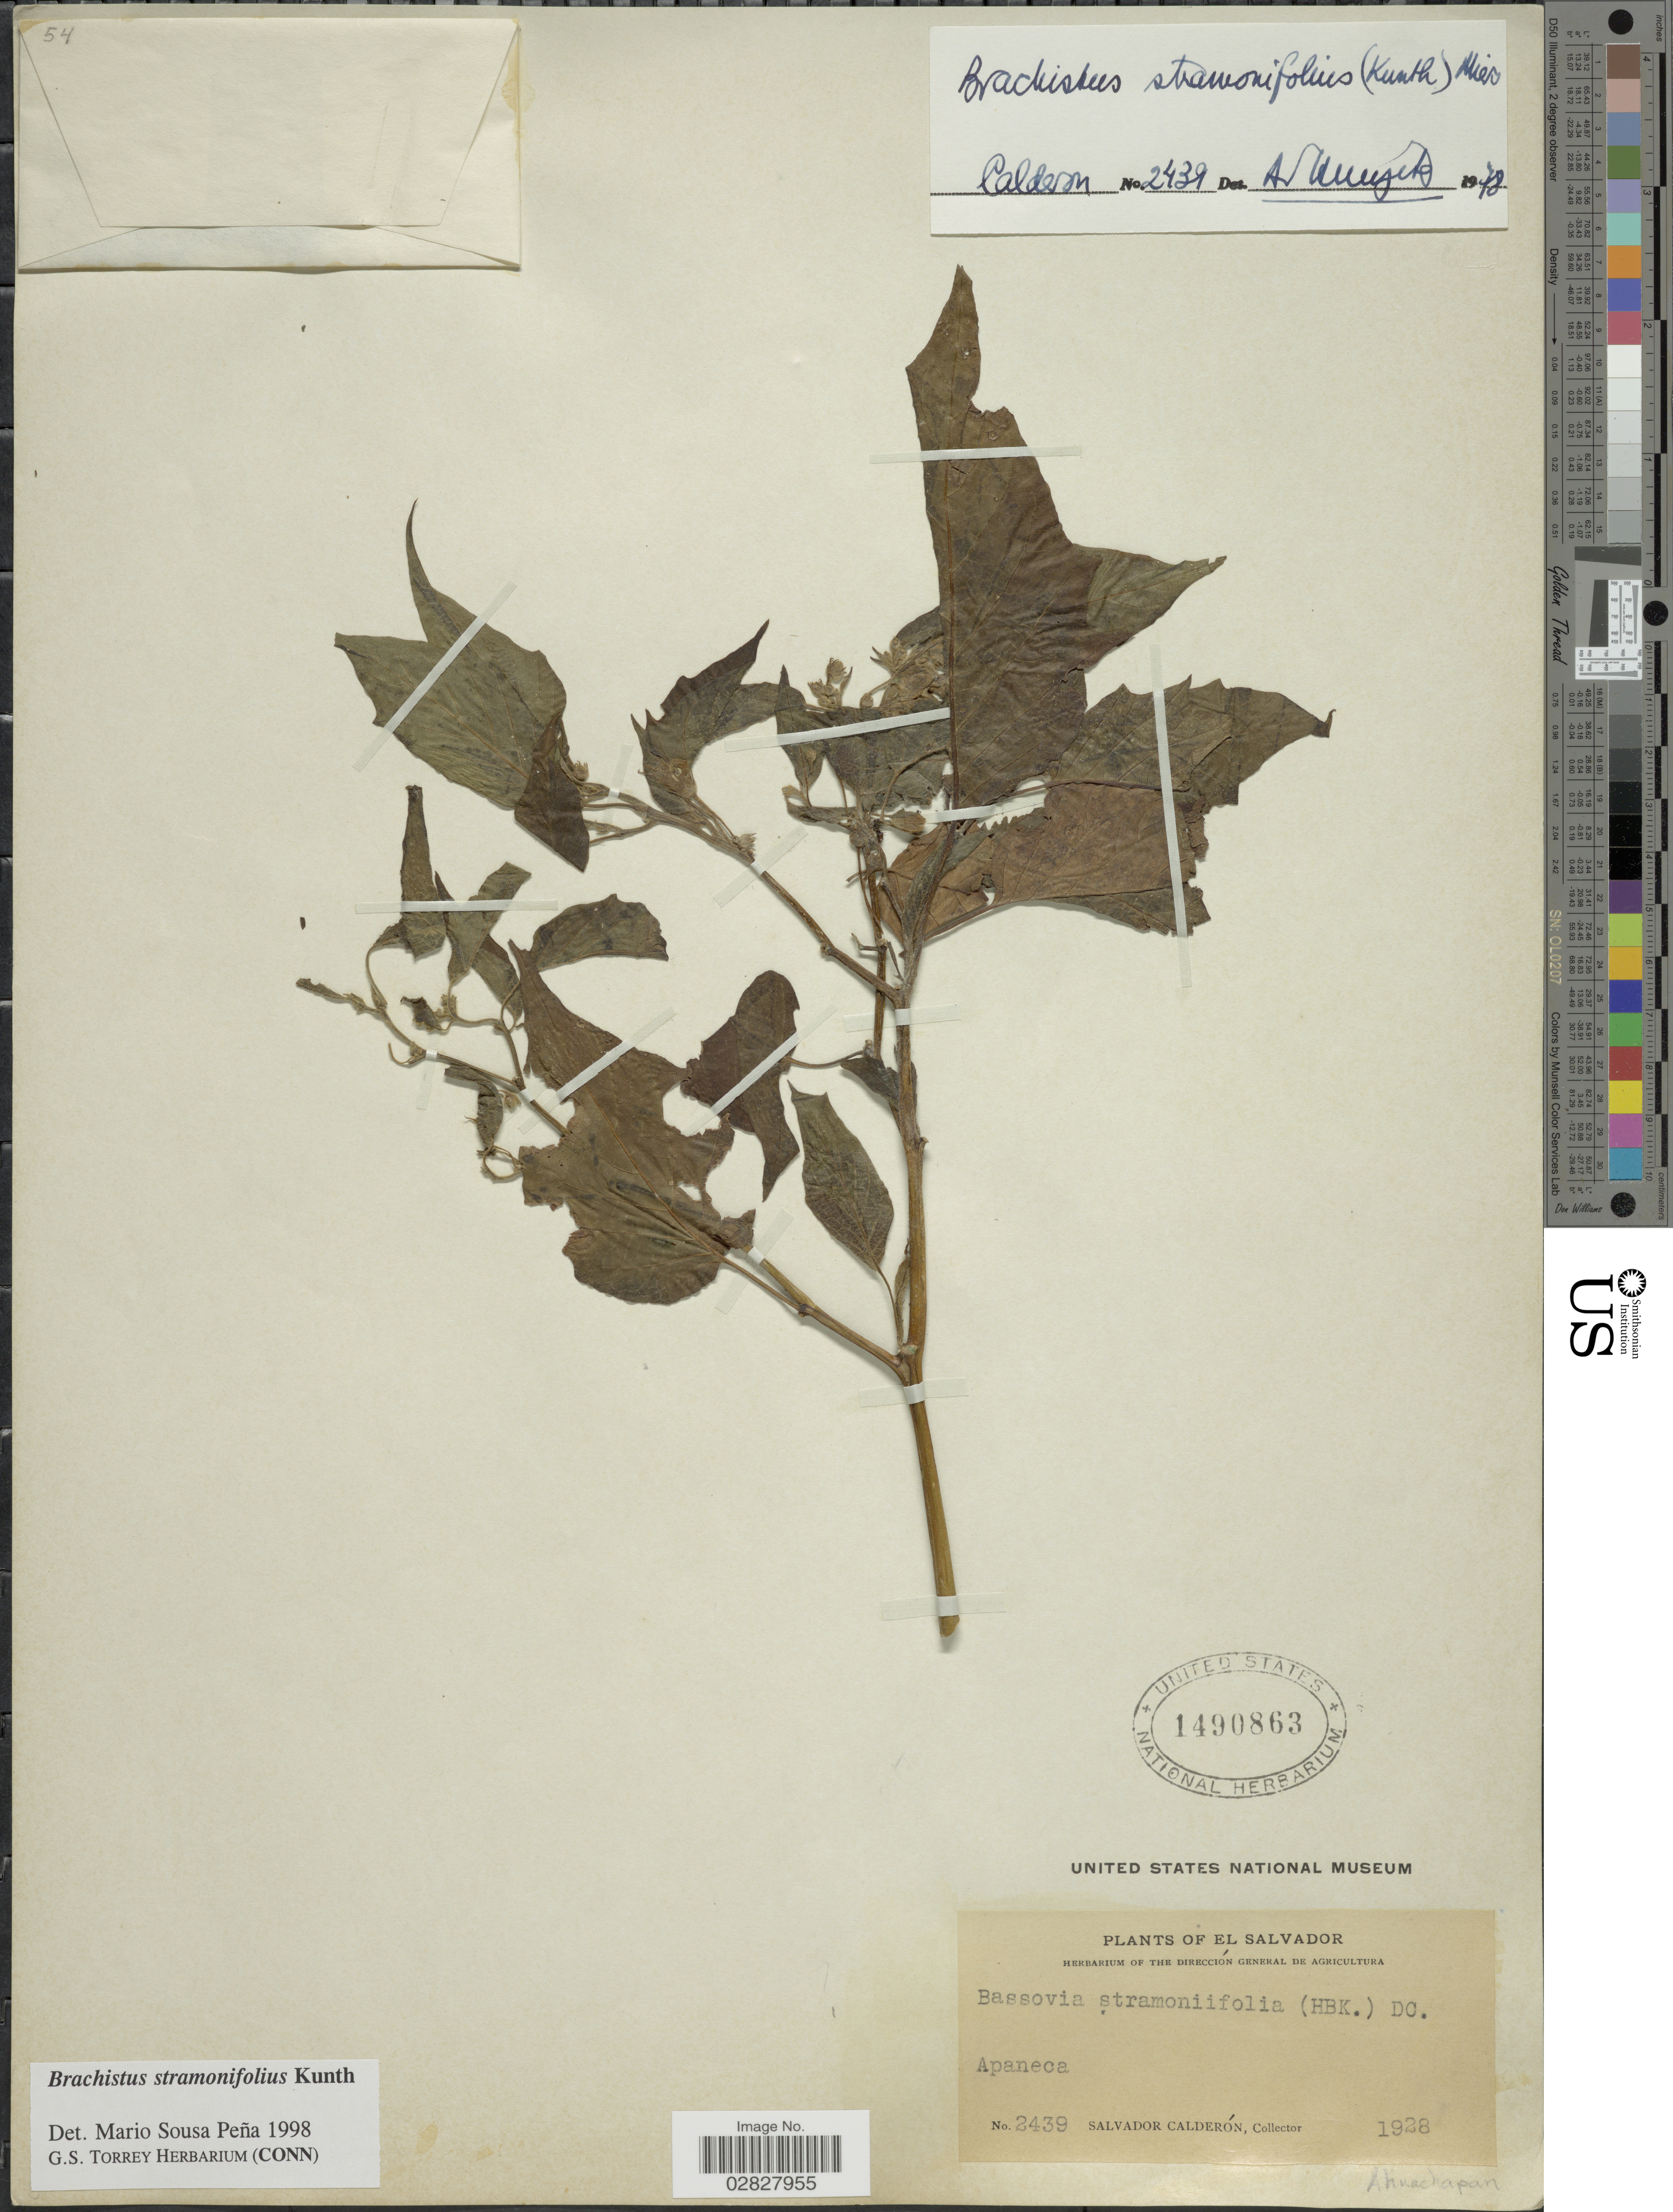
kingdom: Plantae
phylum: Tracheophyta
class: Magnoliopsida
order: Solanales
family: Solanaceae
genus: Brachistus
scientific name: Brachistus stramonifolius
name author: (Kunth) Miers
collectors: S. Calderón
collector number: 2439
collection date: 1928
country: El Salvador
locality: Apaneca.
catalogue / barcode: US 1490863